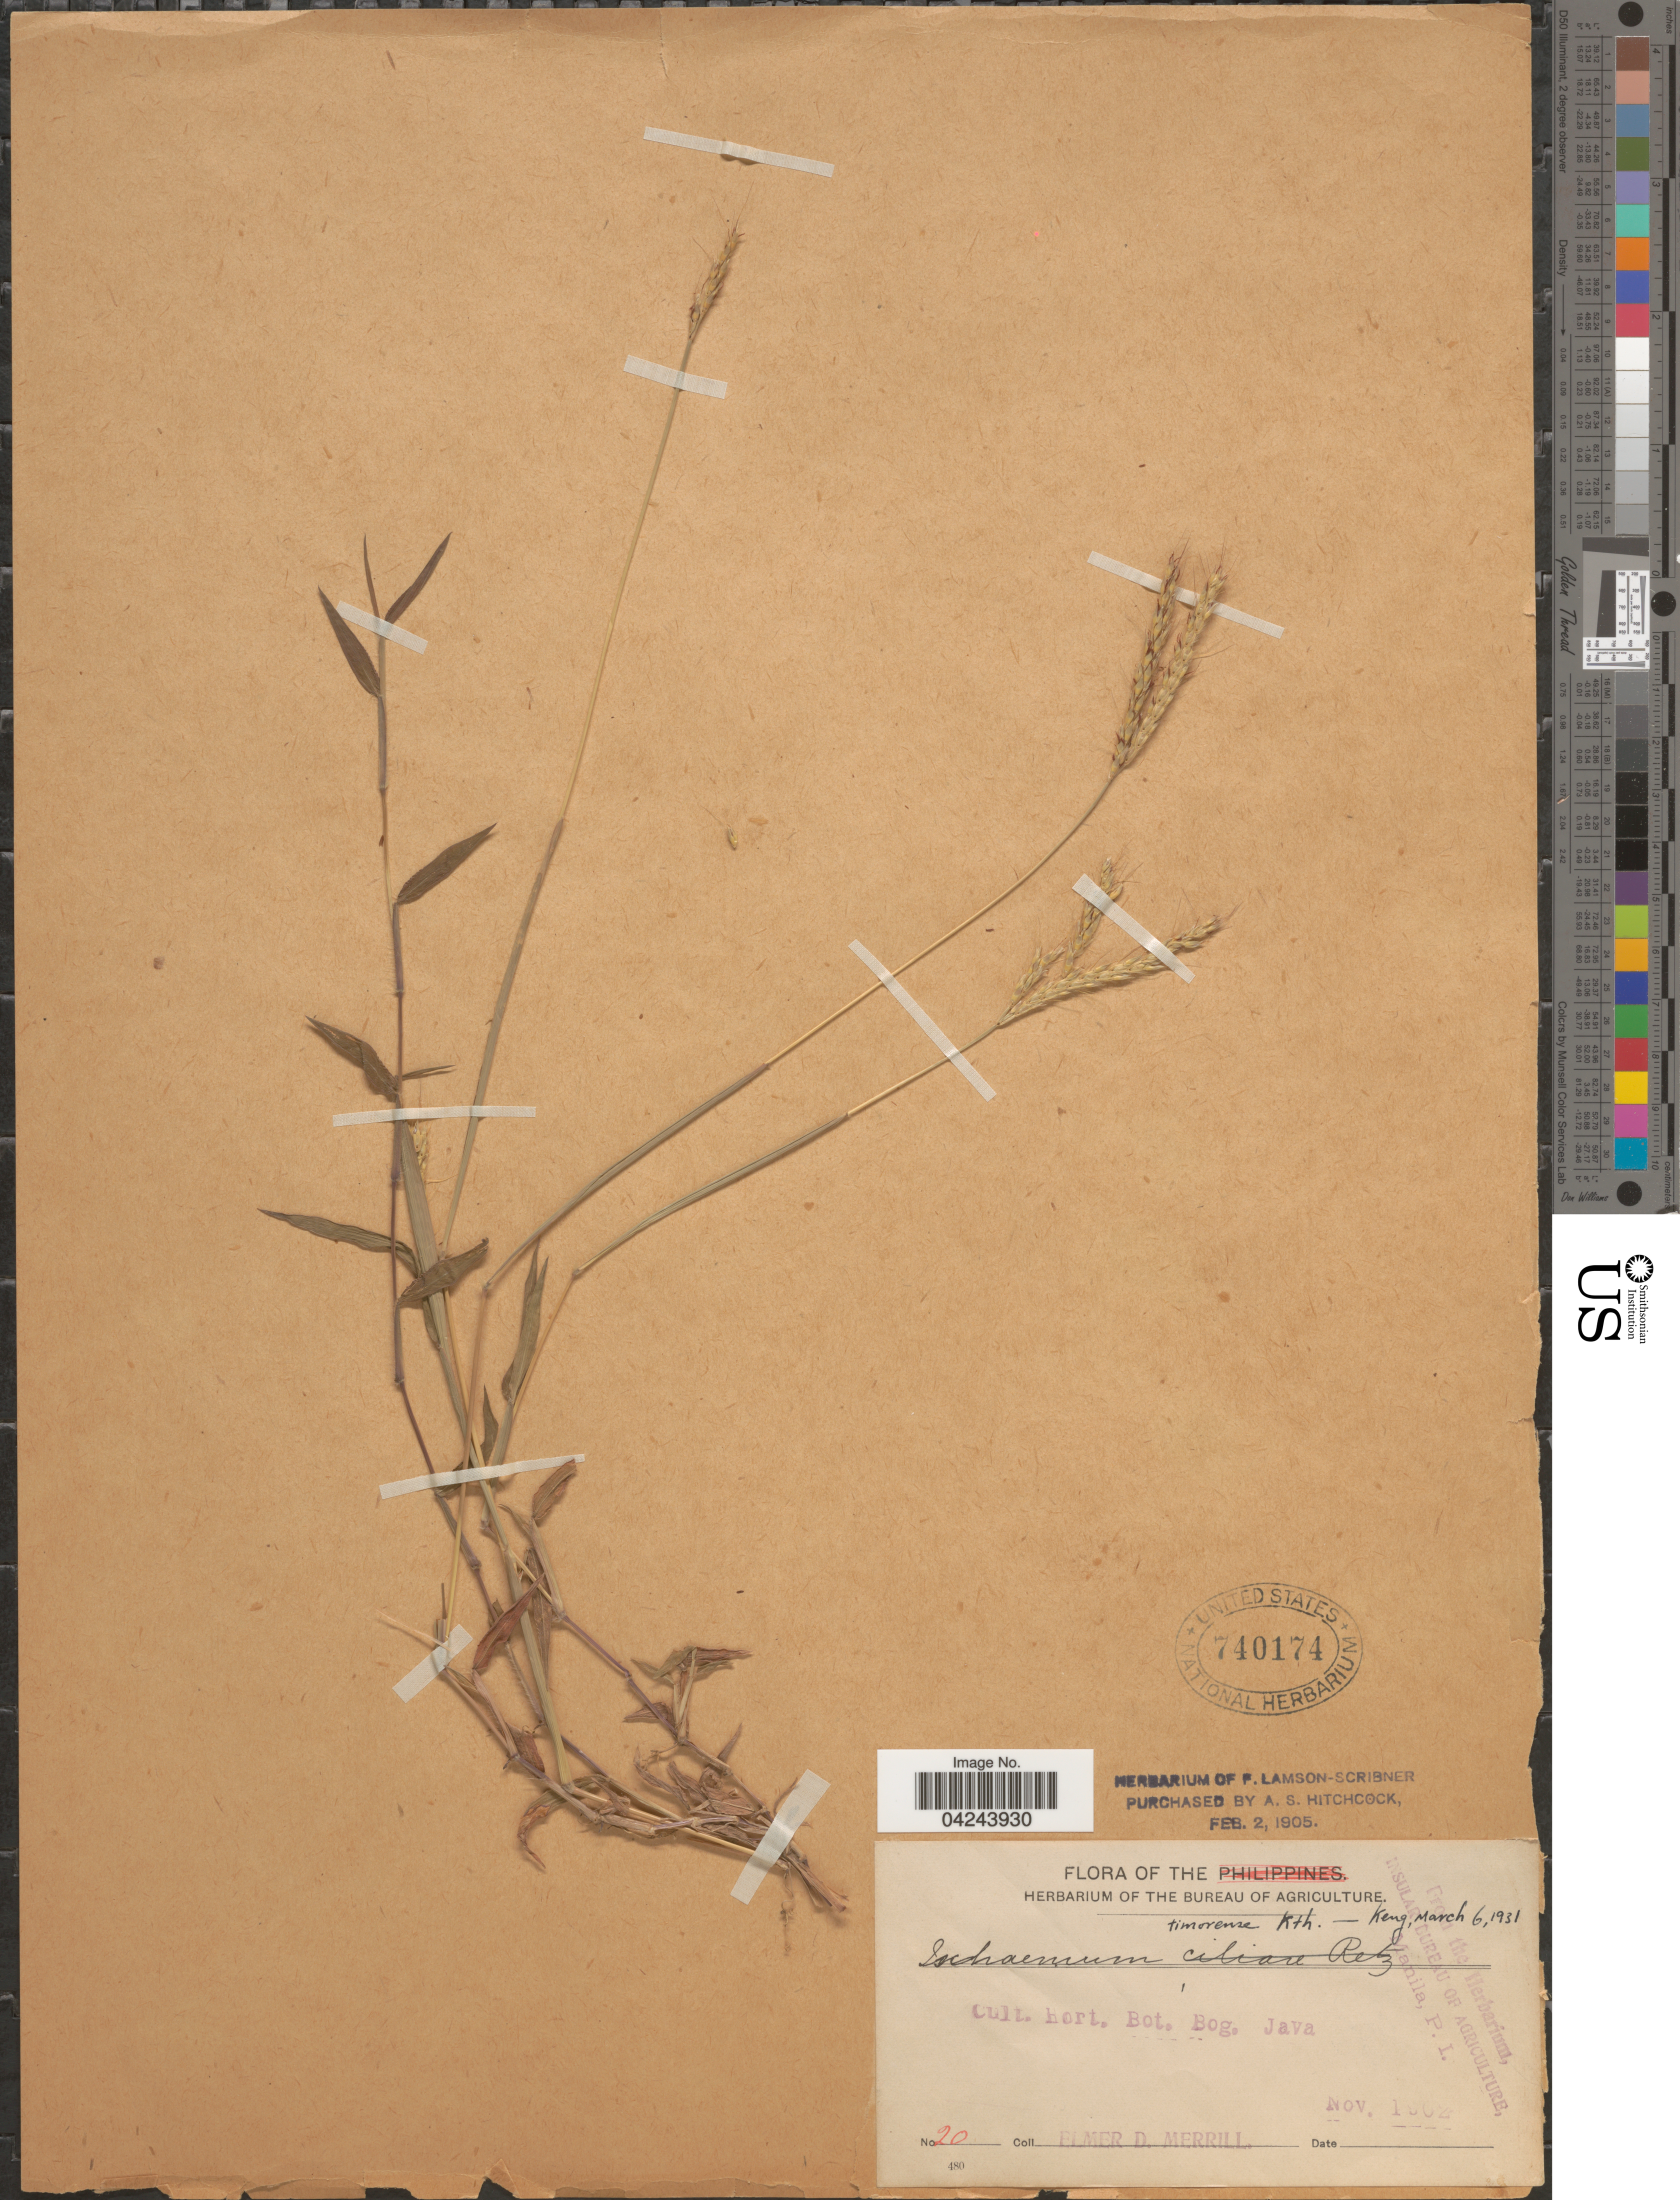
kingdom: Plantae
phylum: Tracheophyta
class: Liliopsida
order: Poales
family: Poaceae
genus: Ischaemum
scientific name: Ischaemum timorense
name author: Kunth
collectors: E. D. Merrill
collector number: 20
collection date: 1902-11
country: Indonesia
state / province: Java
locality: Cult. Hort. Bot. Bog.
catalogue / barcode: US 740174